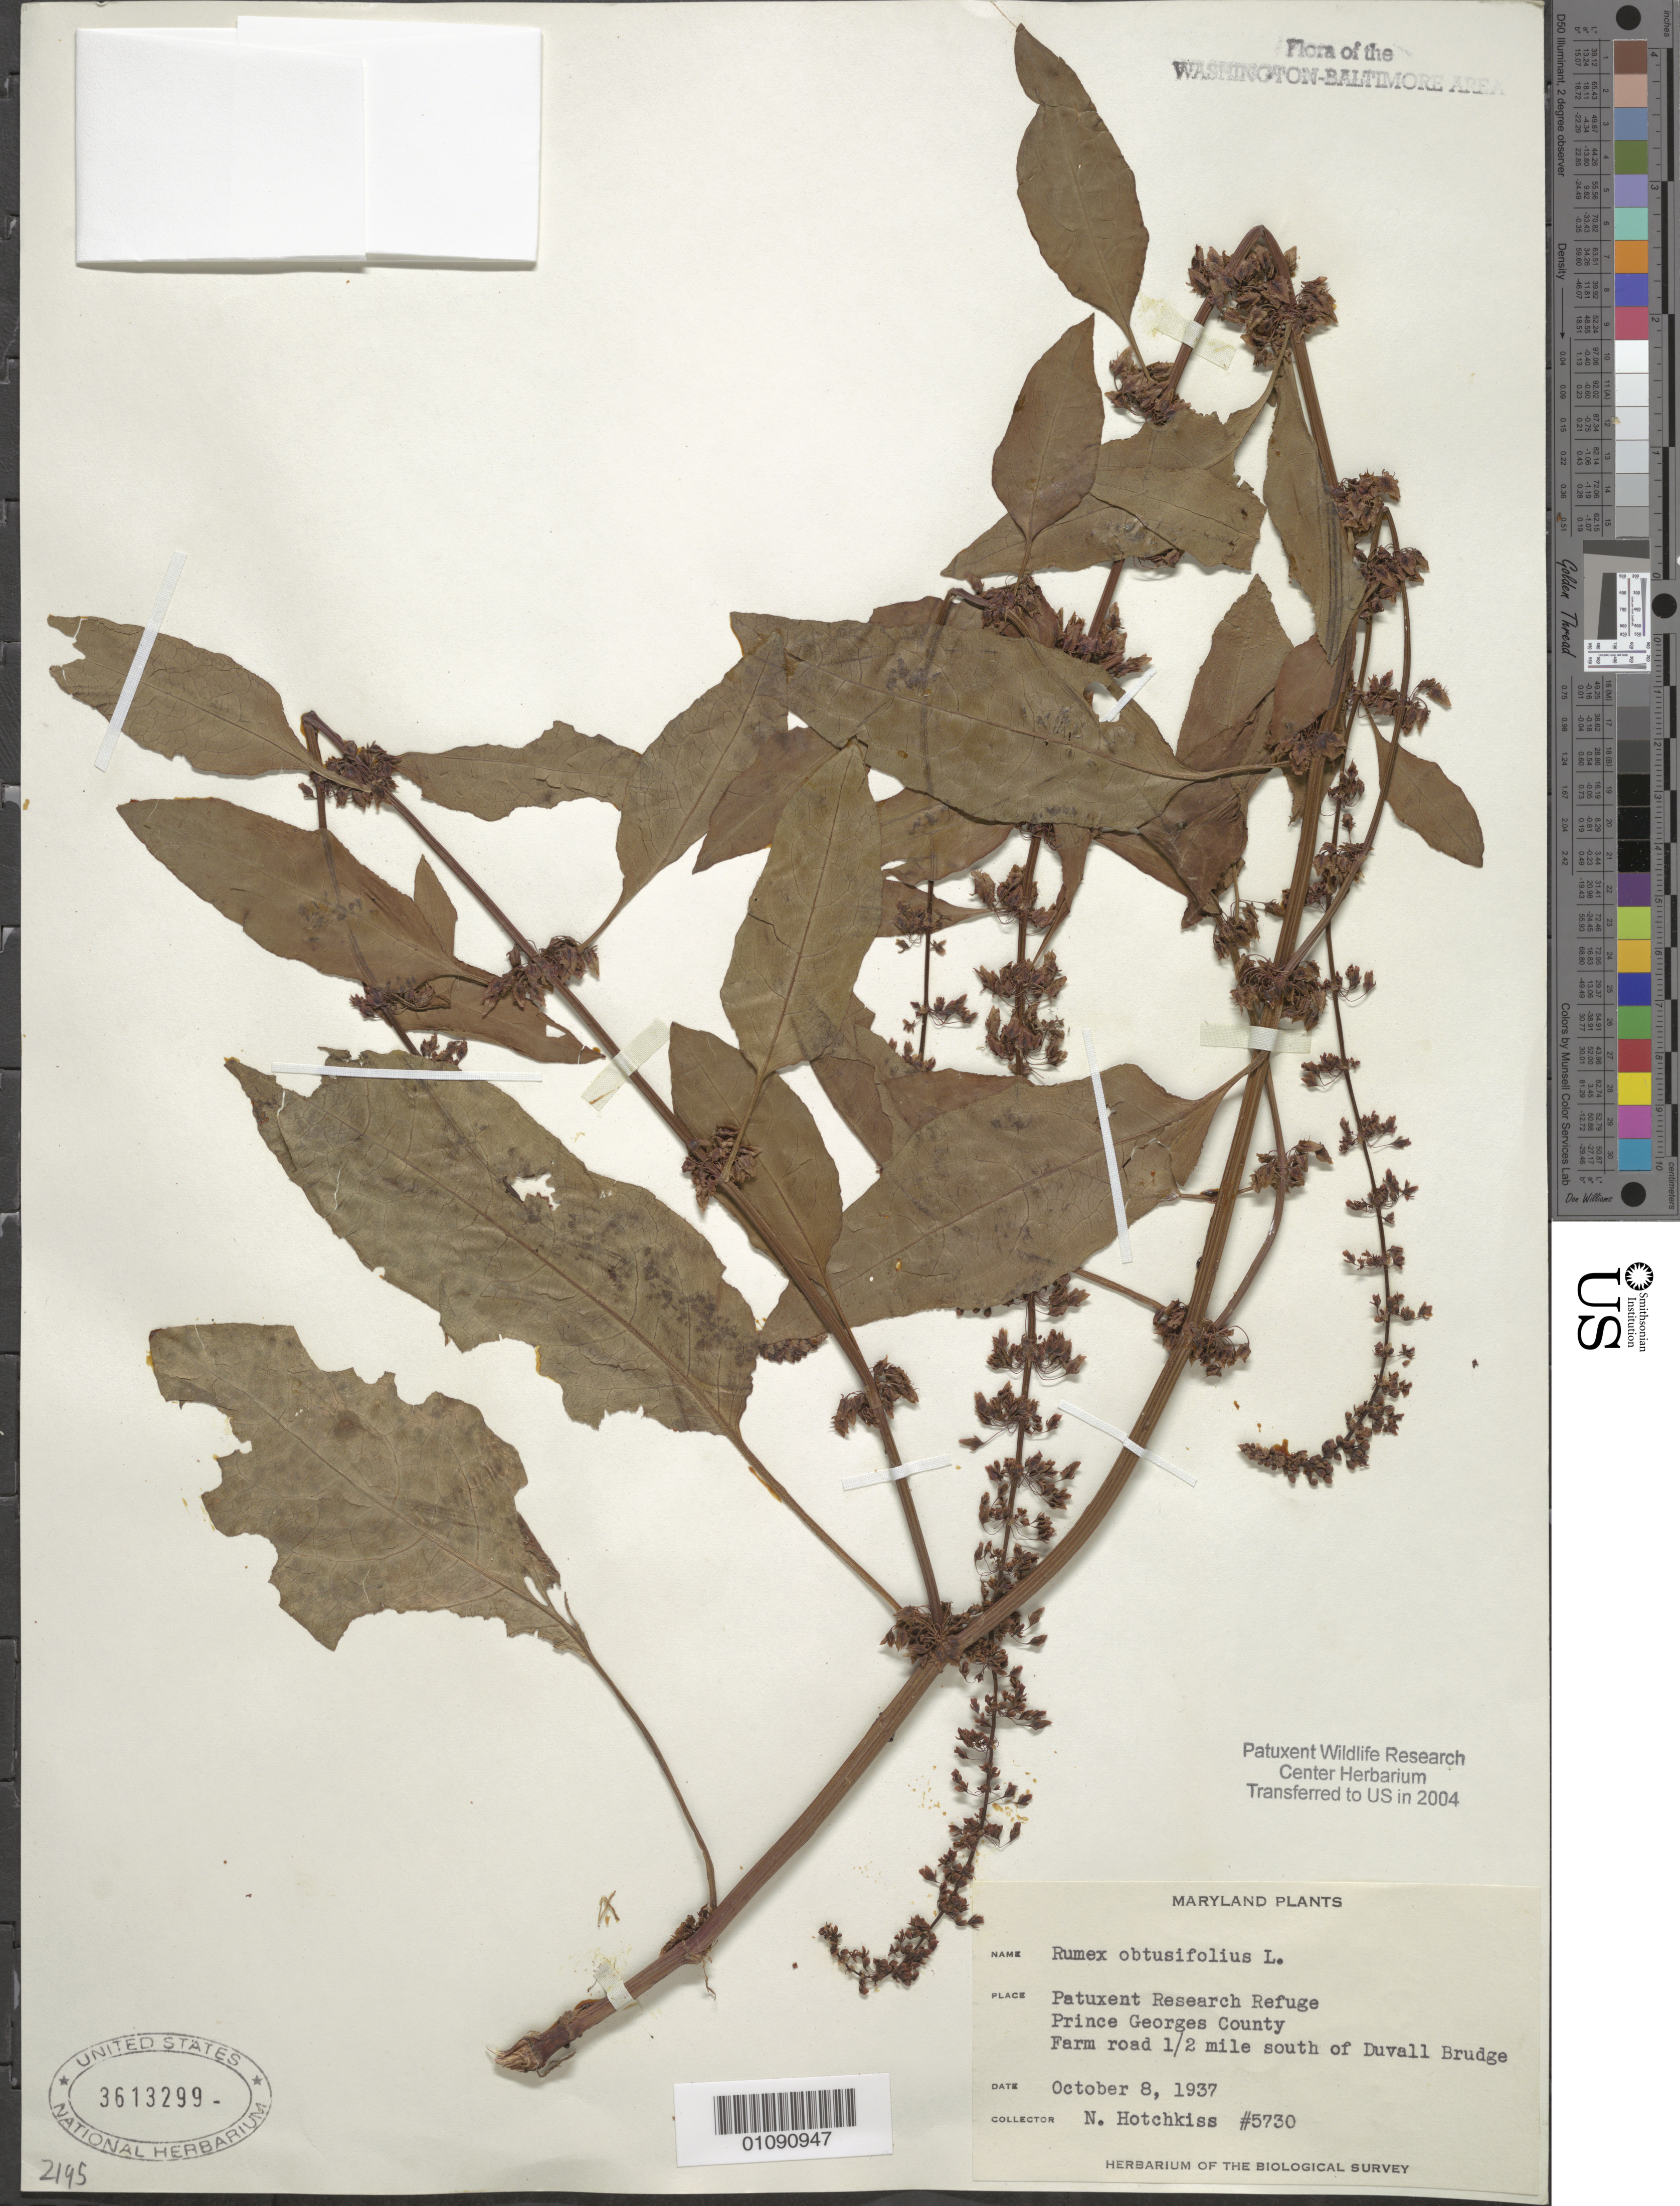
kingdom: Plantae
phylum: Tracheophyta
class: Magnoliopsida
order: Caryophyllales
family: Polygonaceae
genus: Rumex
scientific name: Rumex obtusifolius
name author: L.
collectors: N. Hotchkiss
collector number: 5730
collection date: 1937-10-08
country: United States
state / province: Maryland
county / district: Prince George's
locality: Patuxent Wildlife Refuge. Farm road half a mile S. of Duvall Bridge.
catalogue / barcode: US 3613299